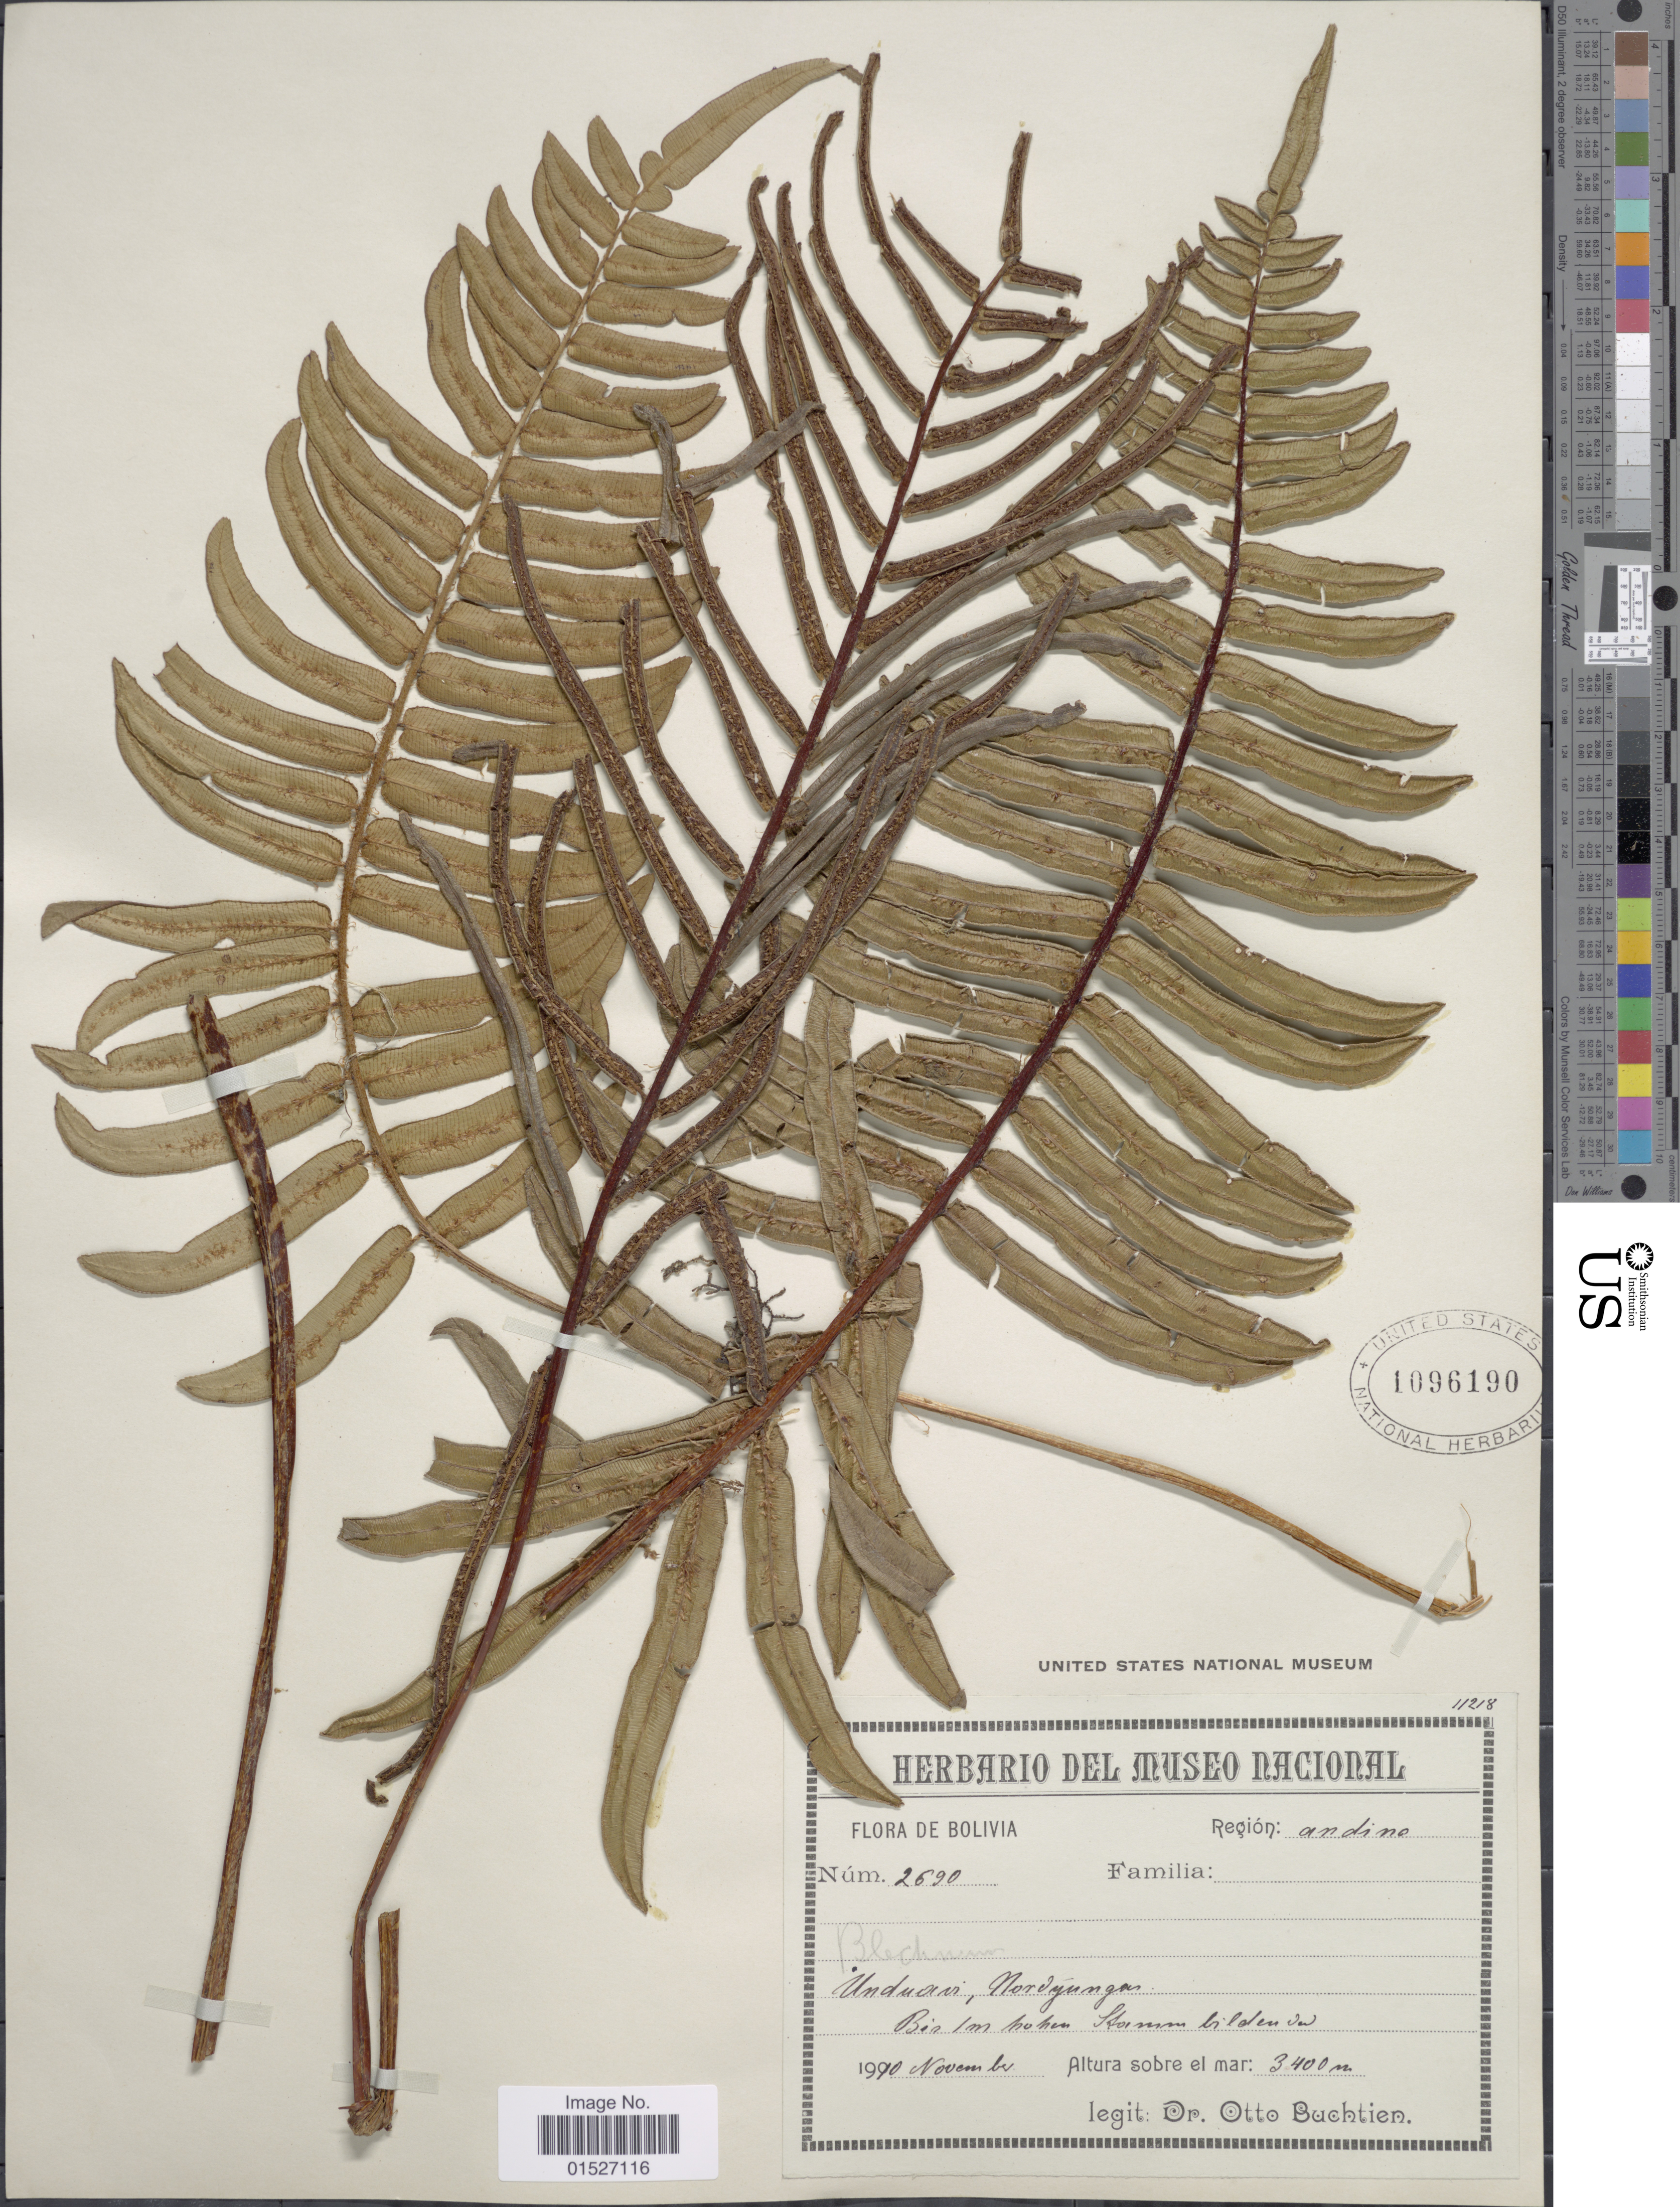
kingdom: Plantae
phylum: Tracheophyta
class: Polypodiopsida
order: Polypodiales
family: Blechnaceae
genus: Blechnum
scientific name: Blechnum sp.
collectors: O. Buchtien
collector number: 2690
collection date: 1910-11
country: Bolivia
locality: Flora de Bolivia. Region: andine. Unduari, Nordyungas.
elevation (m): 3400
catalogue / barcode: US 1096190